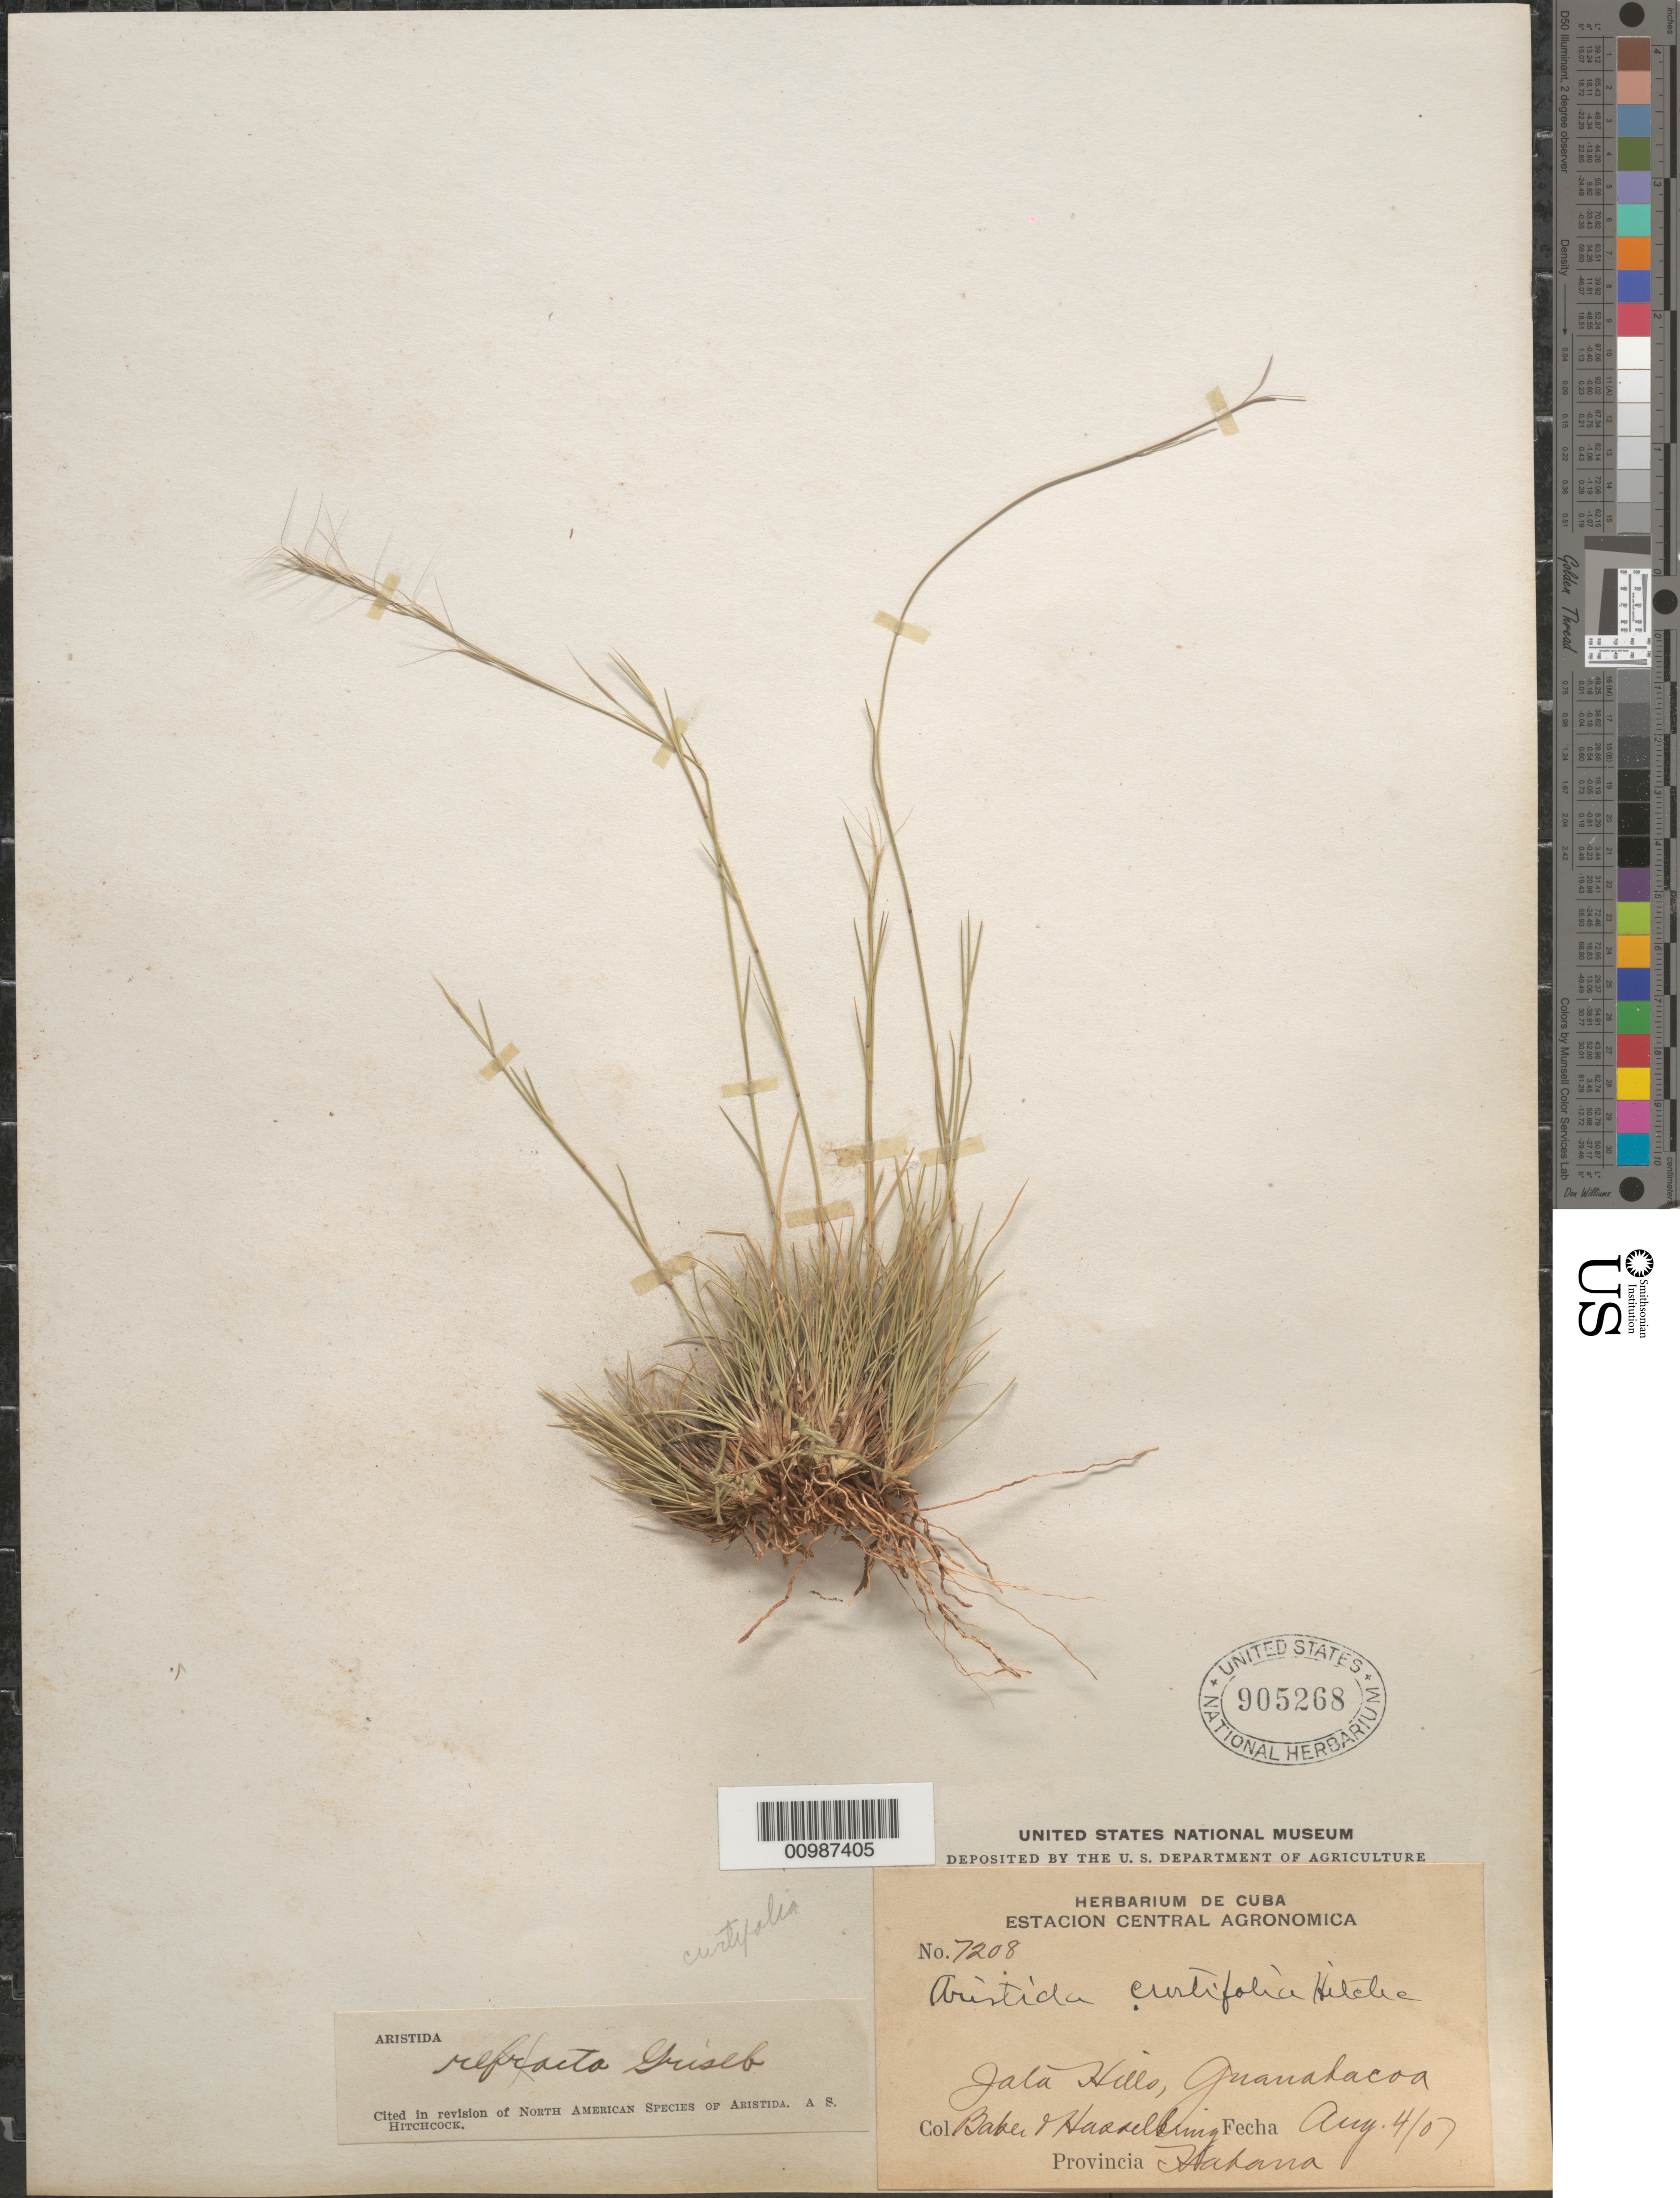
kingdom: Plantae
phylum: Tracheophyta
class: Liliopsida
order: Poales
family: Poaceae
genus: Aristida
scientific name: Aristida curtifolia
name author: Hitchc.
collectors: C. F. Baker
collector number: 7208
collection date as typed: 04 Aug 1907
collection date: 1907-08-04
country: Cuba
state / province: La Habana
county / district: Municipio Guanabacoa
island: Cuba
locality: Jata Hills, Guanabacoa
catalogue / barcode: US 905268